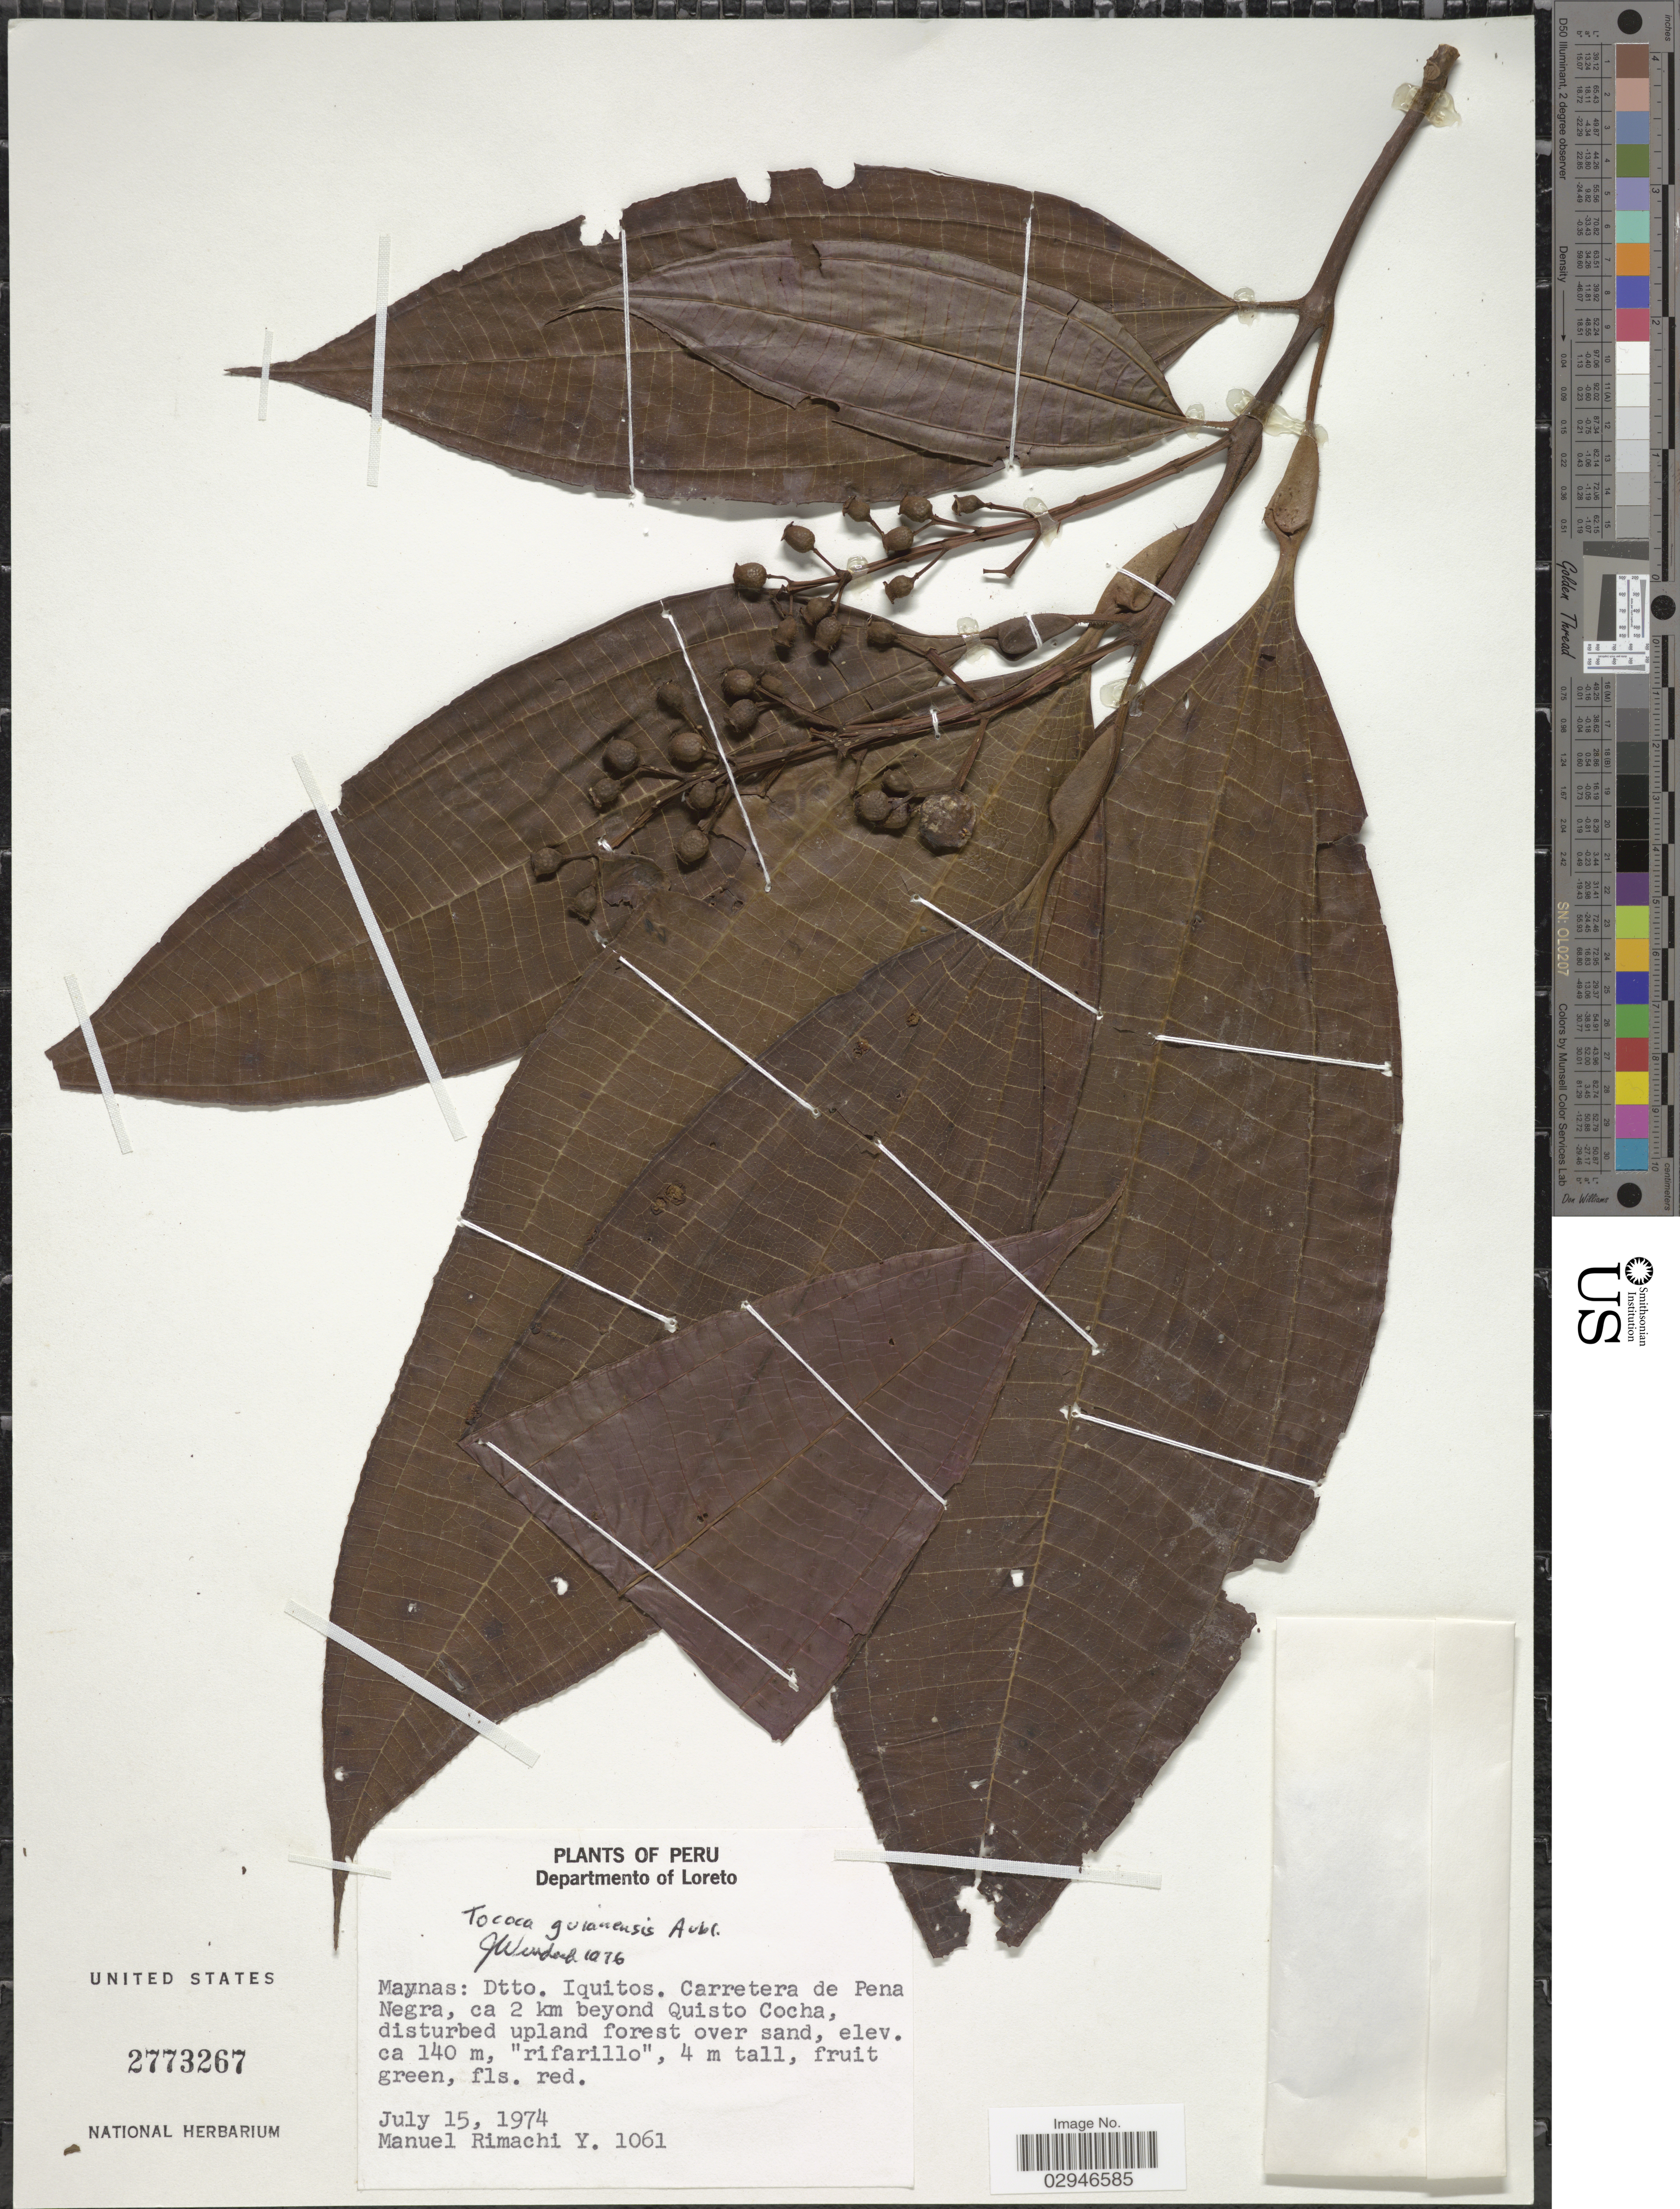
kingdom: Plantae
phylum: Tracheophyta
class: Magnoliopsida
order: Myrtales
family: Melastomataceae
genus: Tococa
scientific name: Tococa guianensis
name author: Aubl.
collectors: M. Rimachi Y.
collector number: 1061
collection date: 1974-07-15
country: Peru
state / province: Loreto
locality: Departmento of Loreto, Maynas, Dtto. Iquitos, Carretera de Pena Negra, ca 2 km beyond Quisto Cocha.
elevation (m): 140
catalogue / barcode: US 2773267